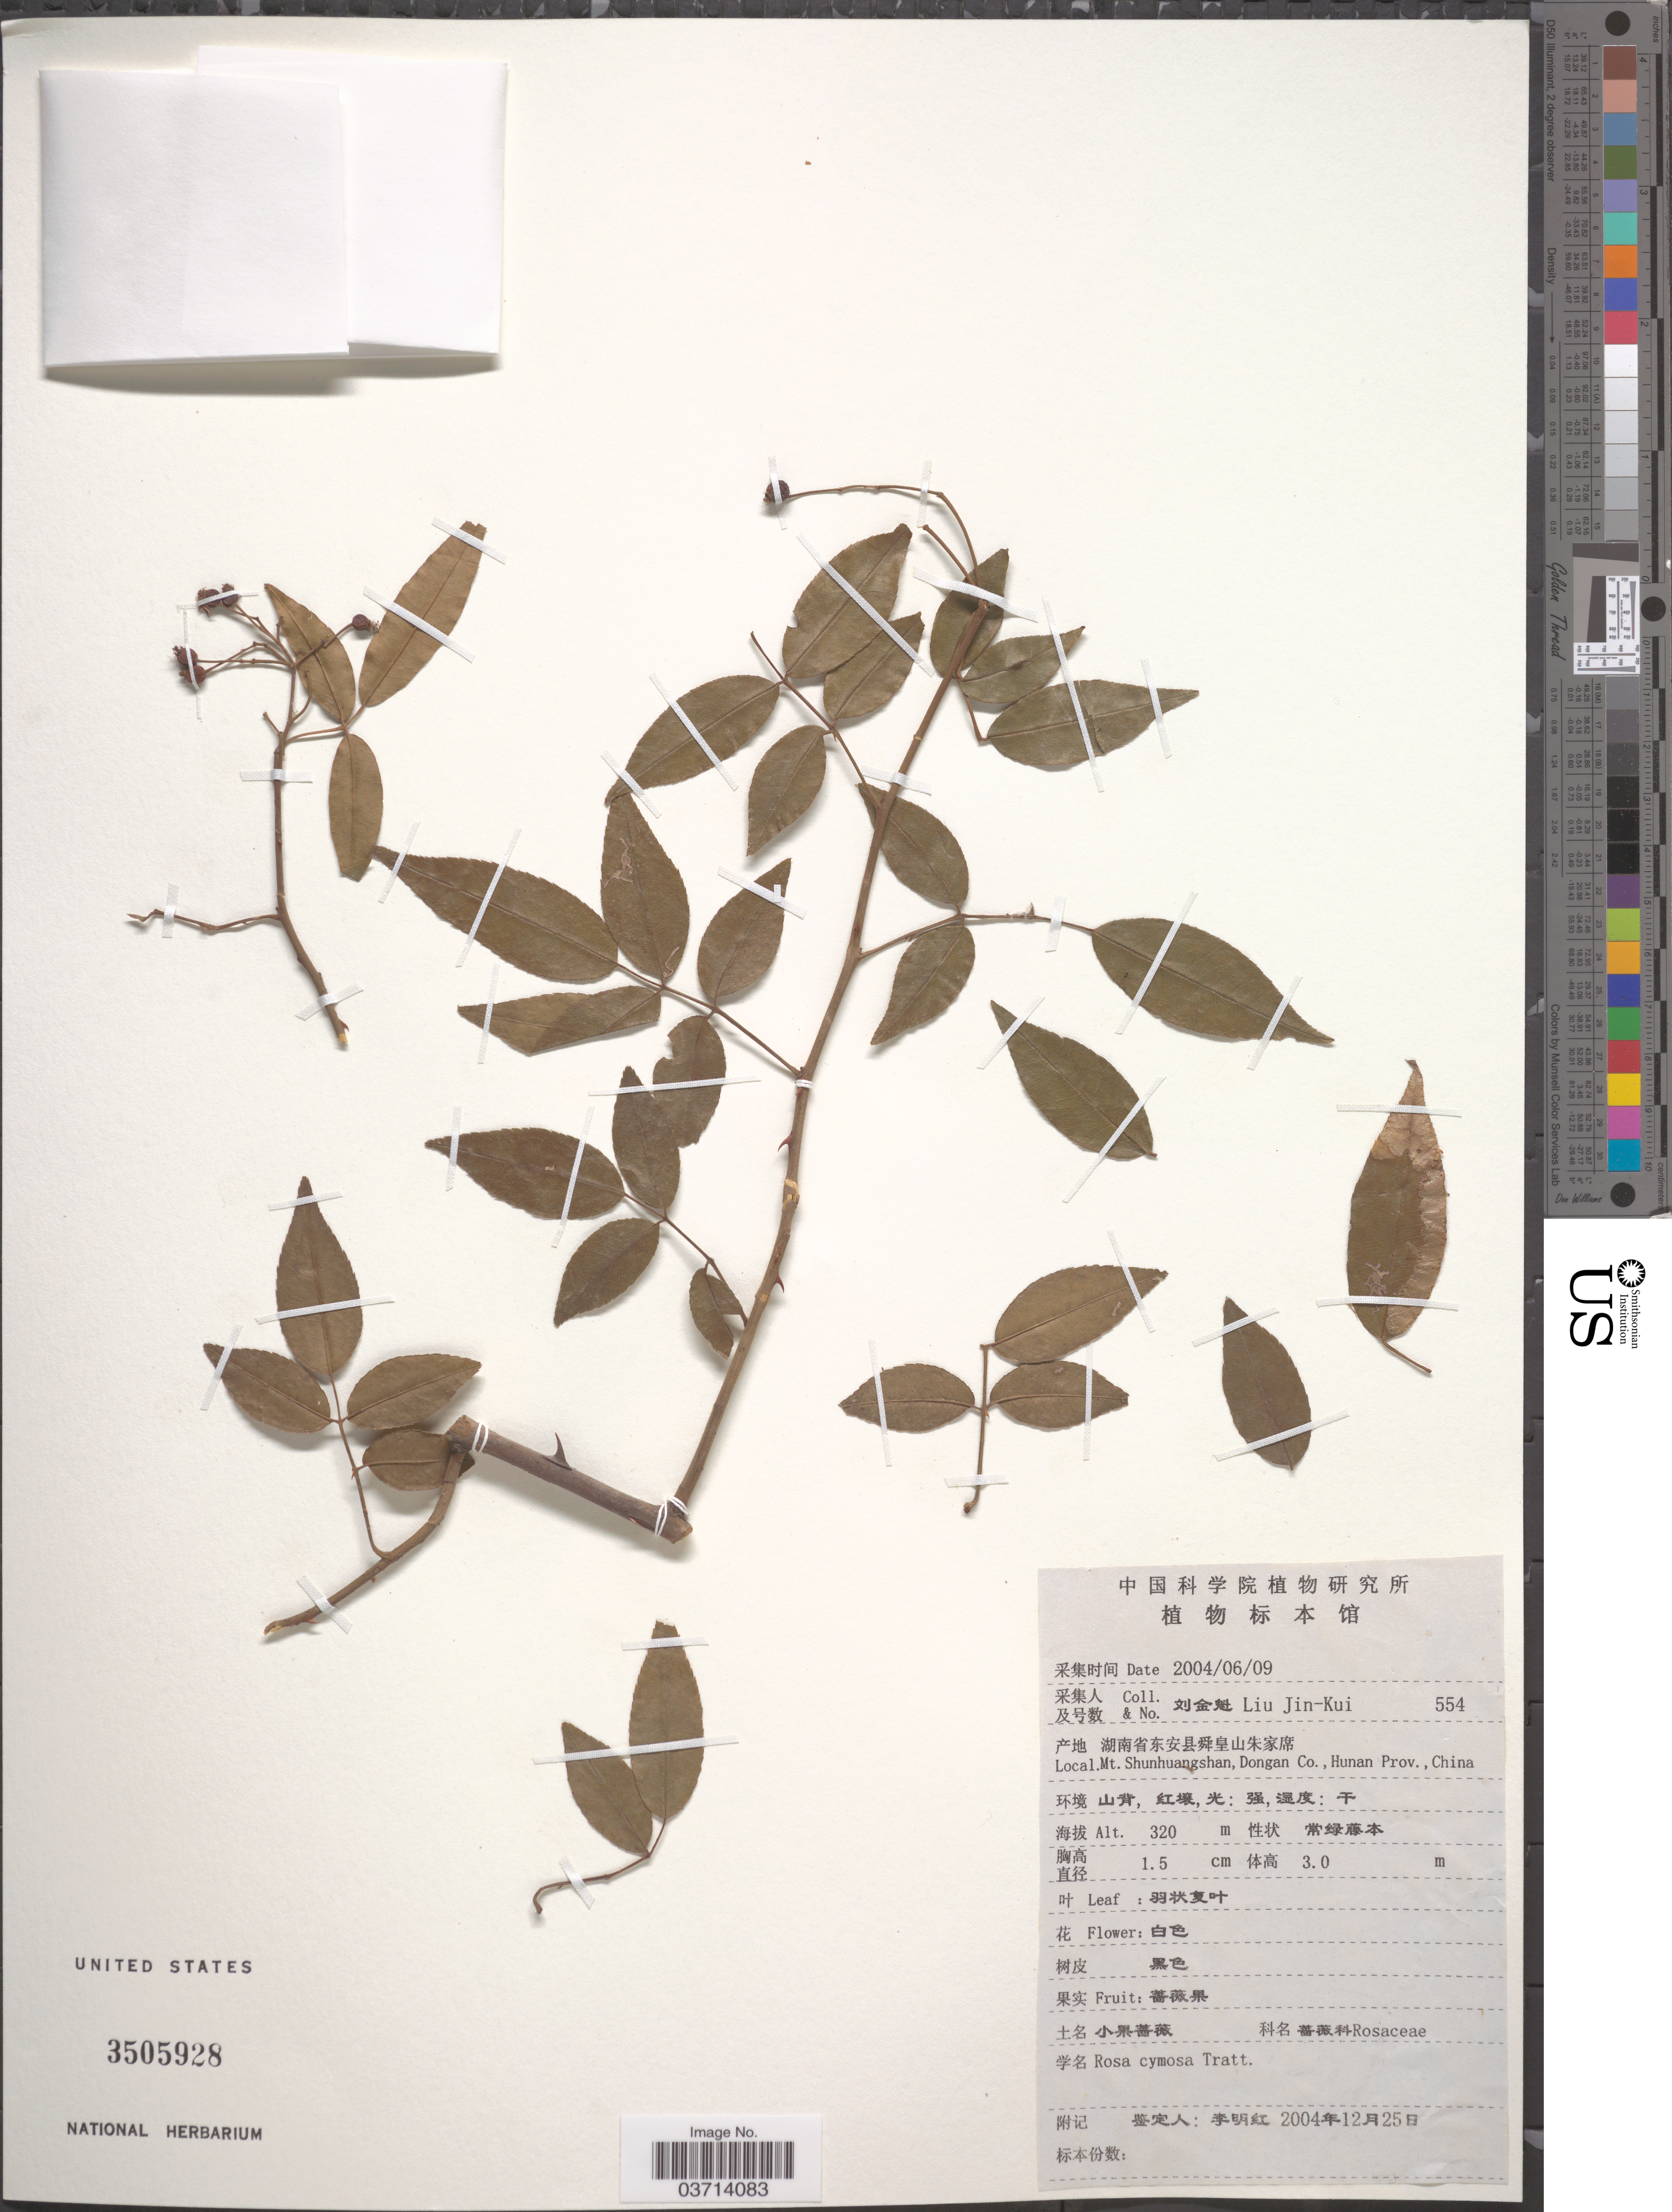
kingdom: Plantae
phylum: Tracheophyta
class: Magnoliopsida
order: Rosales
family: Rosaceae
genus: Rosa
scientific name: Rosa indica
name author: L.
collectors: Liu Jin-Kui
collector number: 554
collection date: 2004-06-09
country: China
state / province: Hunan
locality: Mt. Shunhuangshan, Dongan Co.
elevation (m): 320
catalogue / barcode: US 3505928